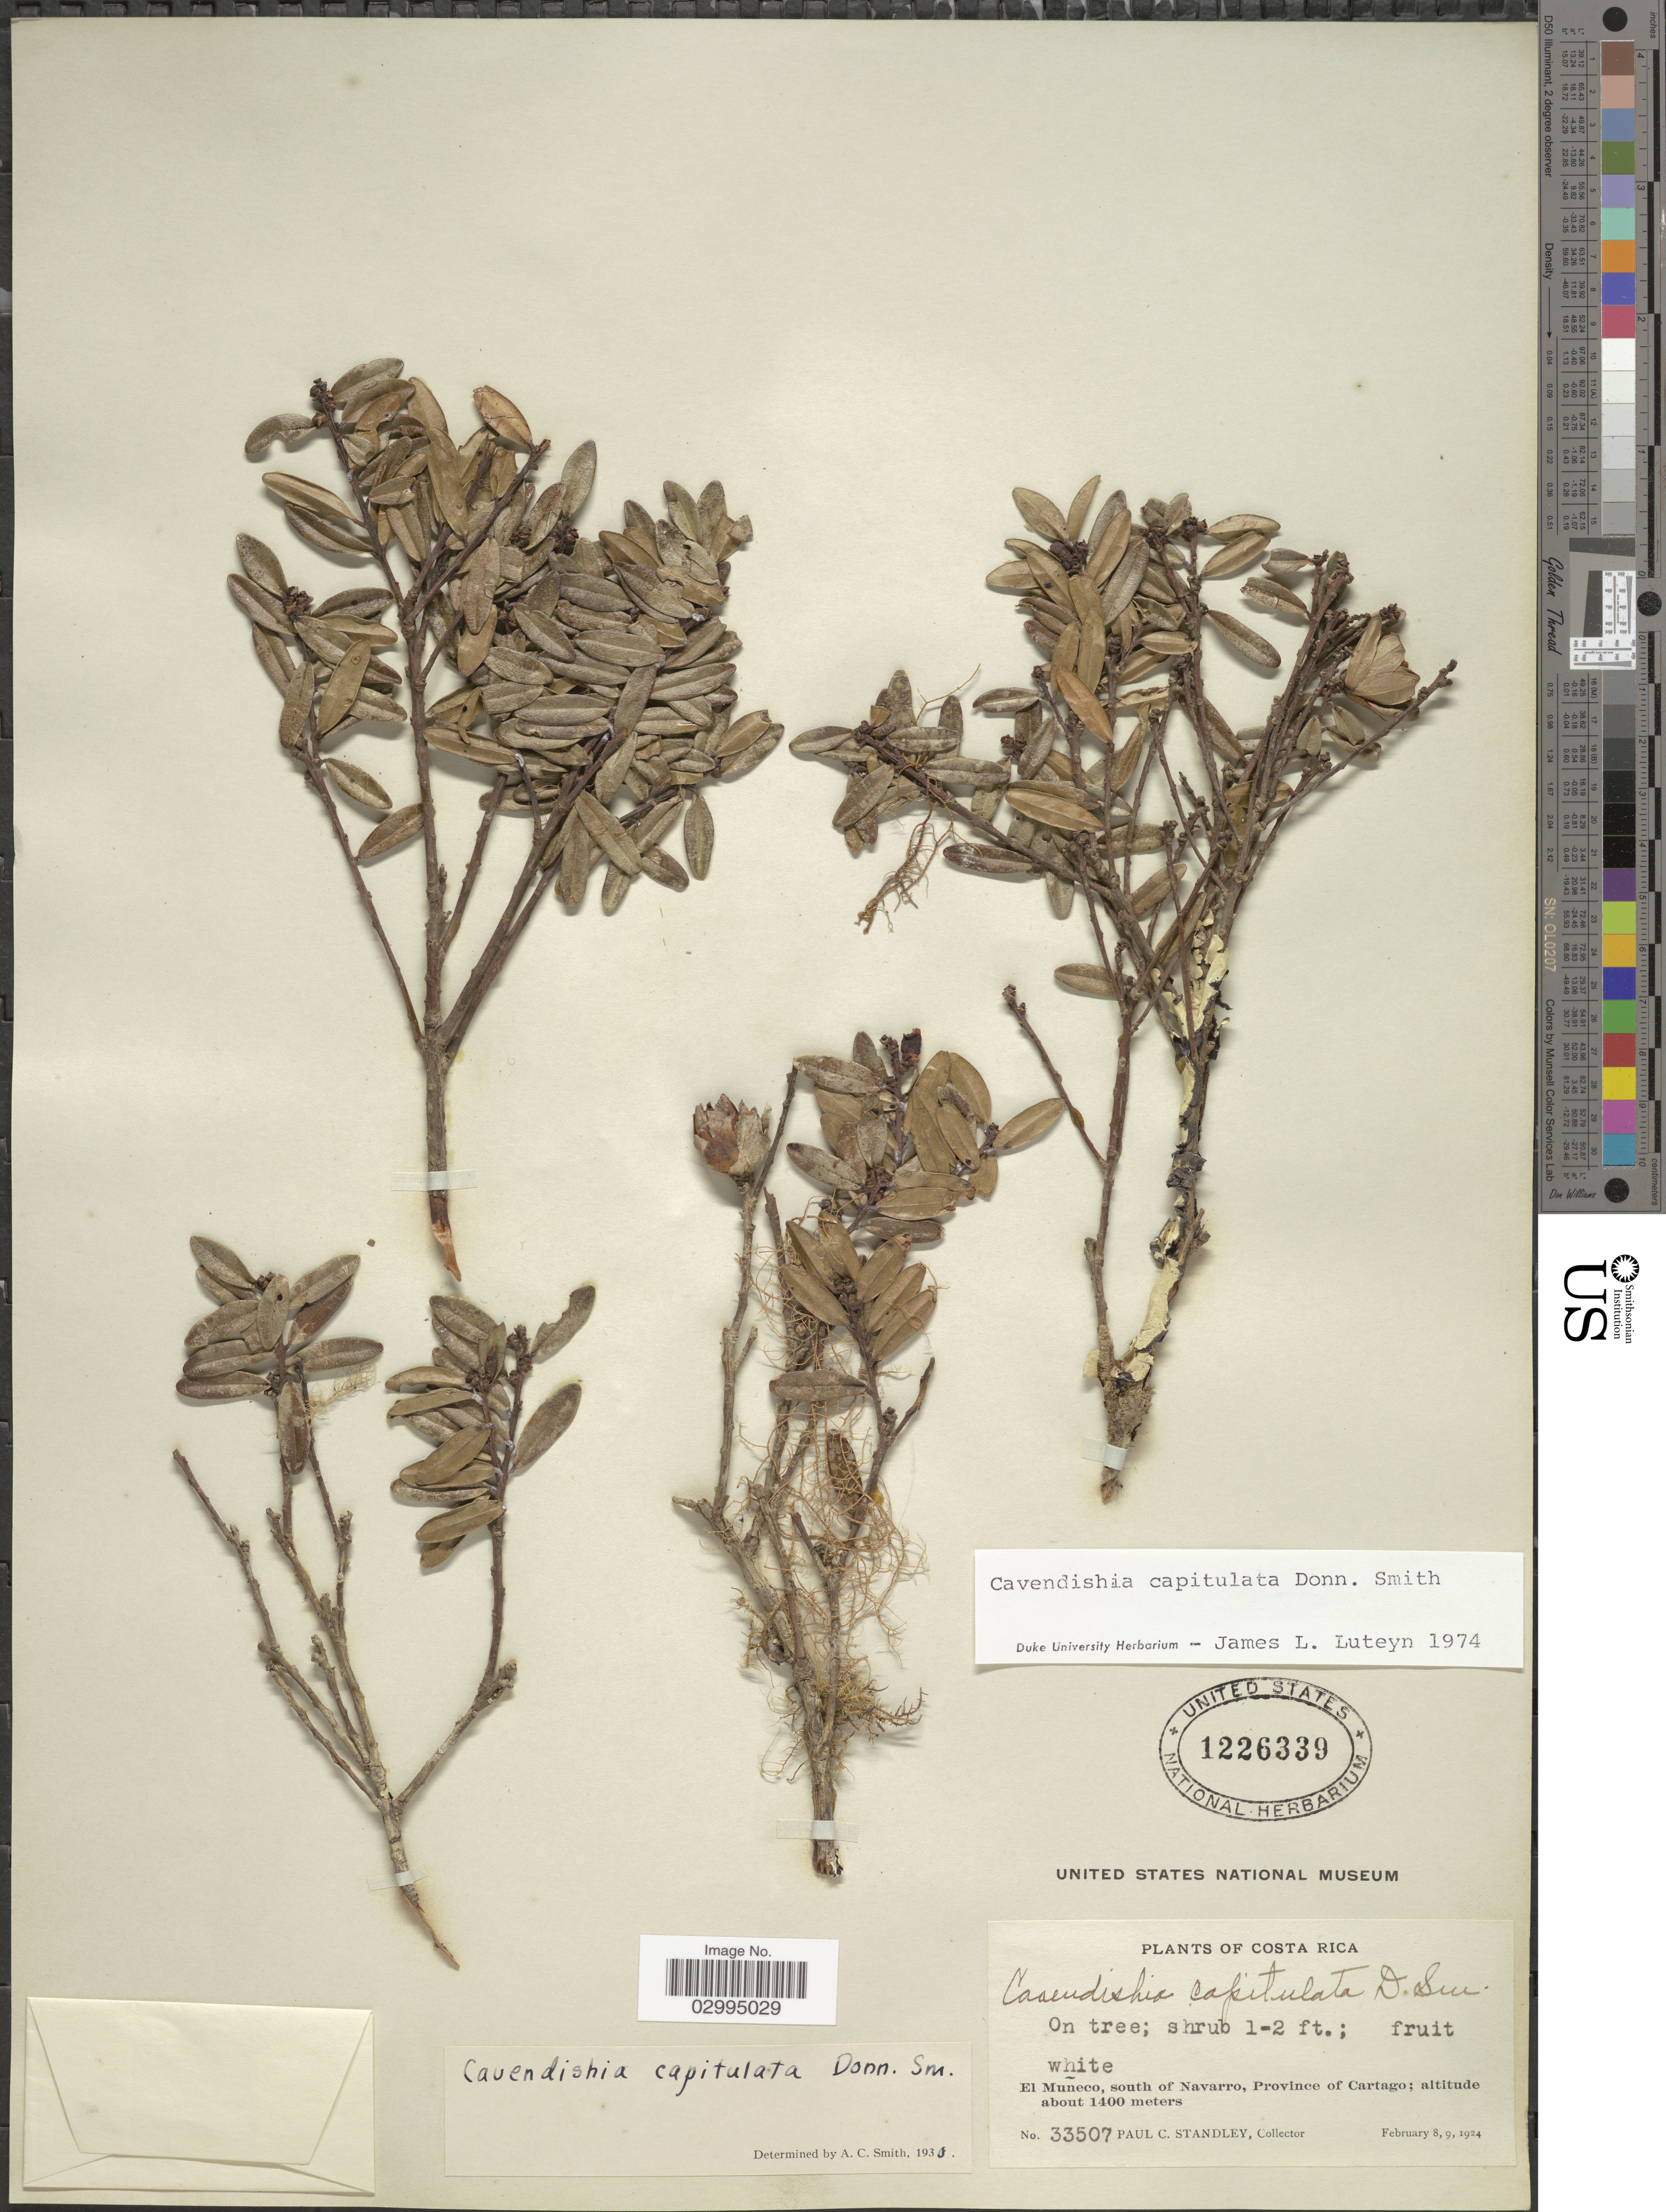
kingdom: Plantae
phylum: Tracheophyta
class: Magnoliopsida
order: Ericales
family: Ericaceae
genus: Cavendishia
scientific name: Cavendishia capitulata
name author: Donn. Sm.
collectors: P. C. Standley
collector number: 33507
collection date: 1924-02-08/1924-02-09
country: Costa Rica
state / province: Cartago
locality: El Muñeco, south of Navarro, Province of Cartago.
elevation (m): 1400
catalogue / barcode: US 1226339